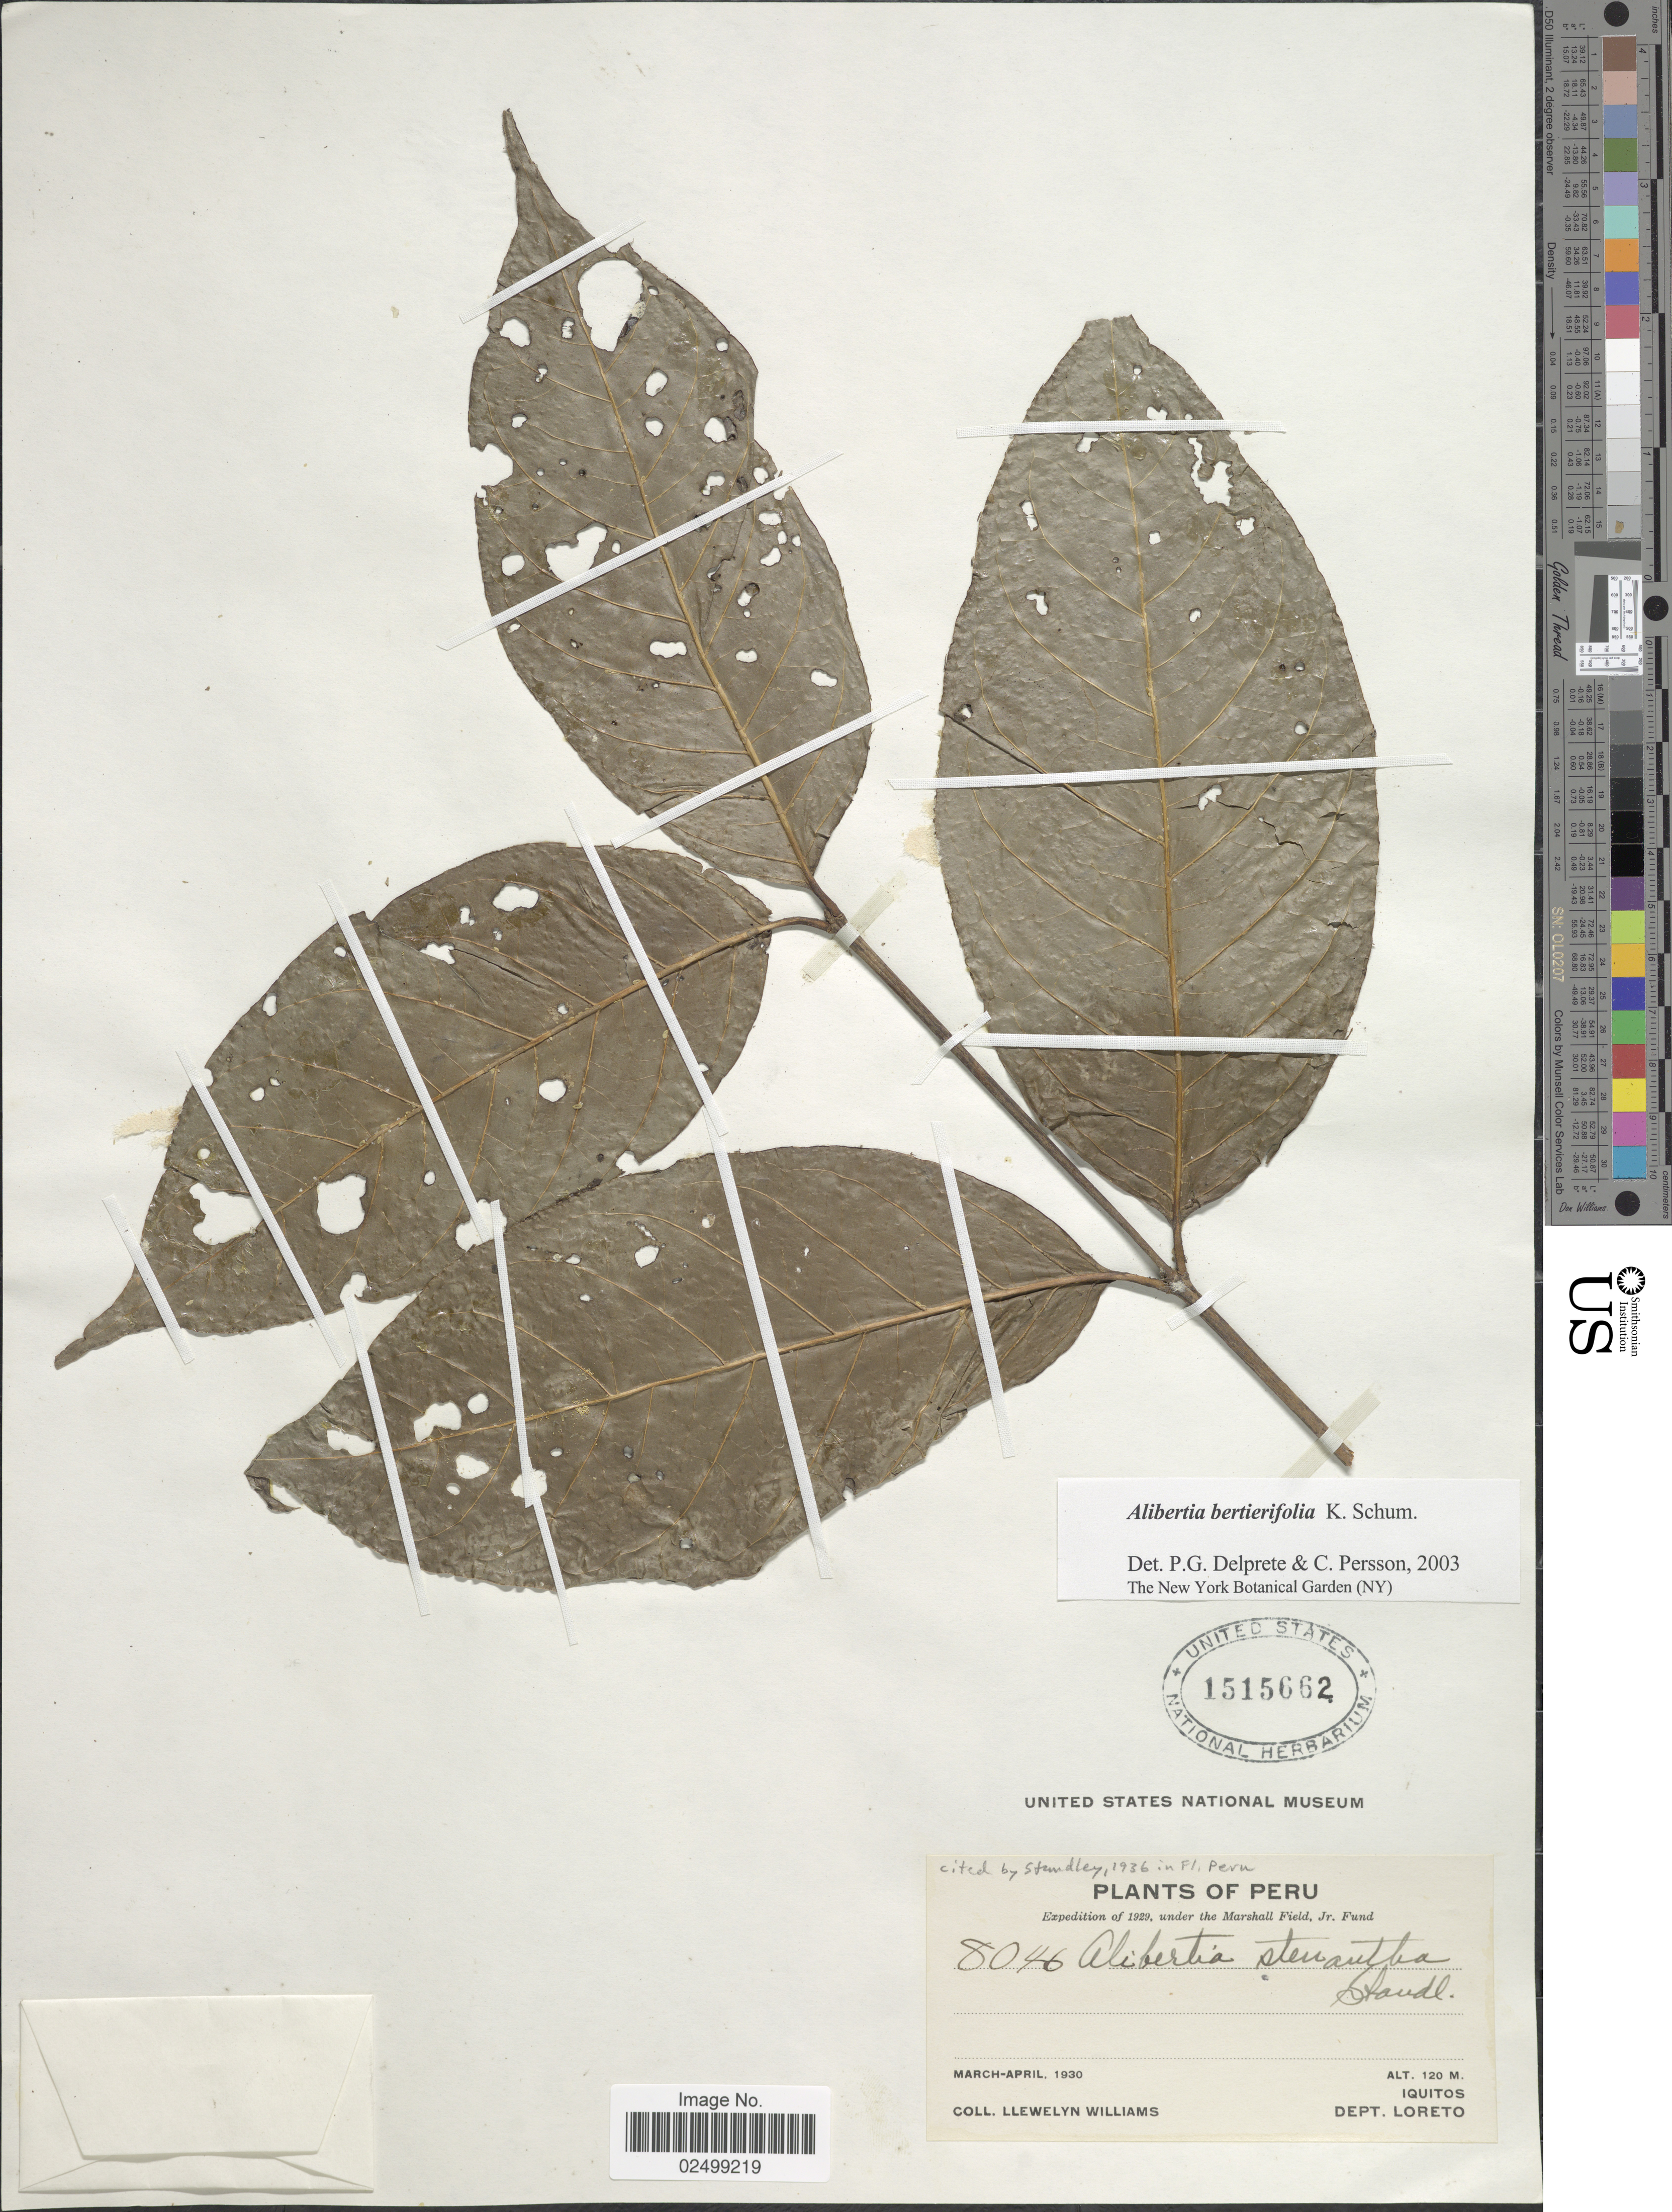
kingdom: Plantae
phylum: Tracheophyta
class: Magnoliopsida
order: Gentianales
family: Rubiaceae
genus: Alibertia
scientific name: Alibertia sp.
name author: K. Schum.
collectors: Ll. Williams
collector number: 8046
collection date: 1930-03/1930-04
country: Peru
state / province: Loreto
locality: Iquitos, Dept. Loreto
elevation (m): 120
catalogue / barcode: US 1515662